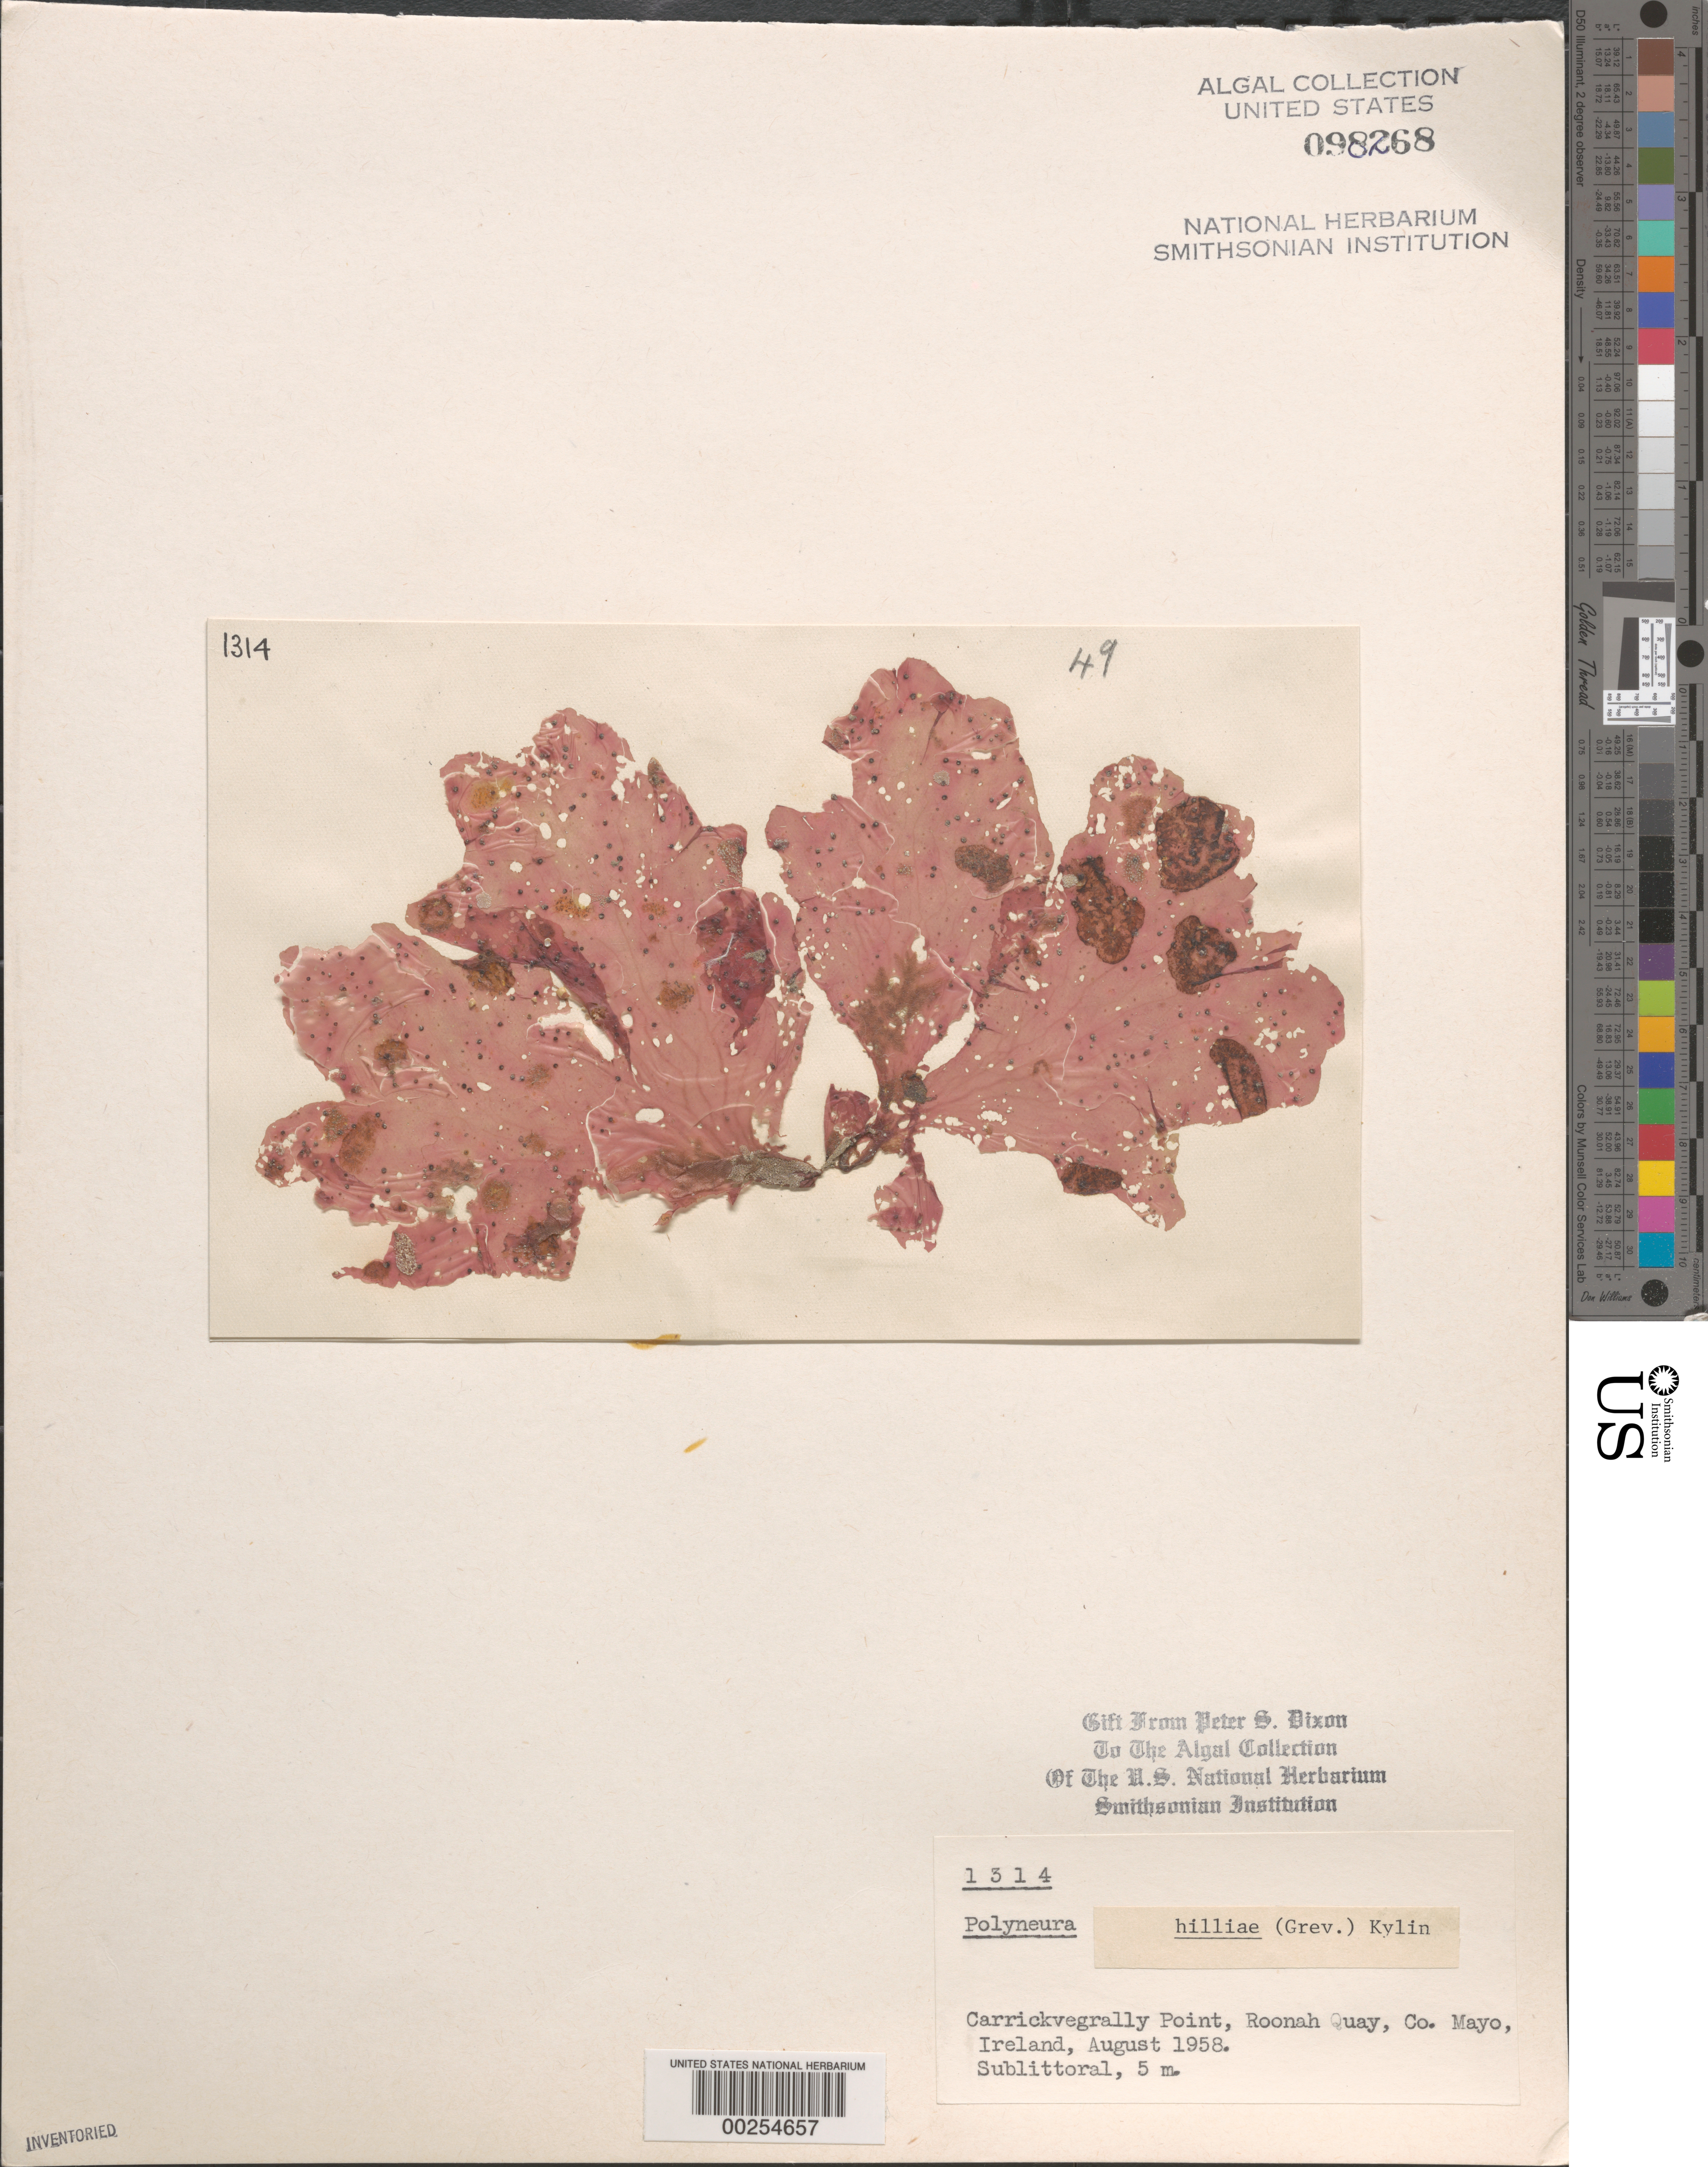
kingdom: Plantae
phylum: Rhodophyta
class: Florideophyceae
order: Ceramiales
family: Delesseriaceae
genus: Polyneura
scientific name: Polyneura bonnemaisonii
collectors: P. S. Dixon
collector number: PSD 1314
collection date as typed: Aug 1958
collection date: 1958-08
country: Ireland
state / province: Connaught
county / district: Mayo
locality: Carrickvegrally Point, Roonah Quay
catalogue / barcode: US 98268